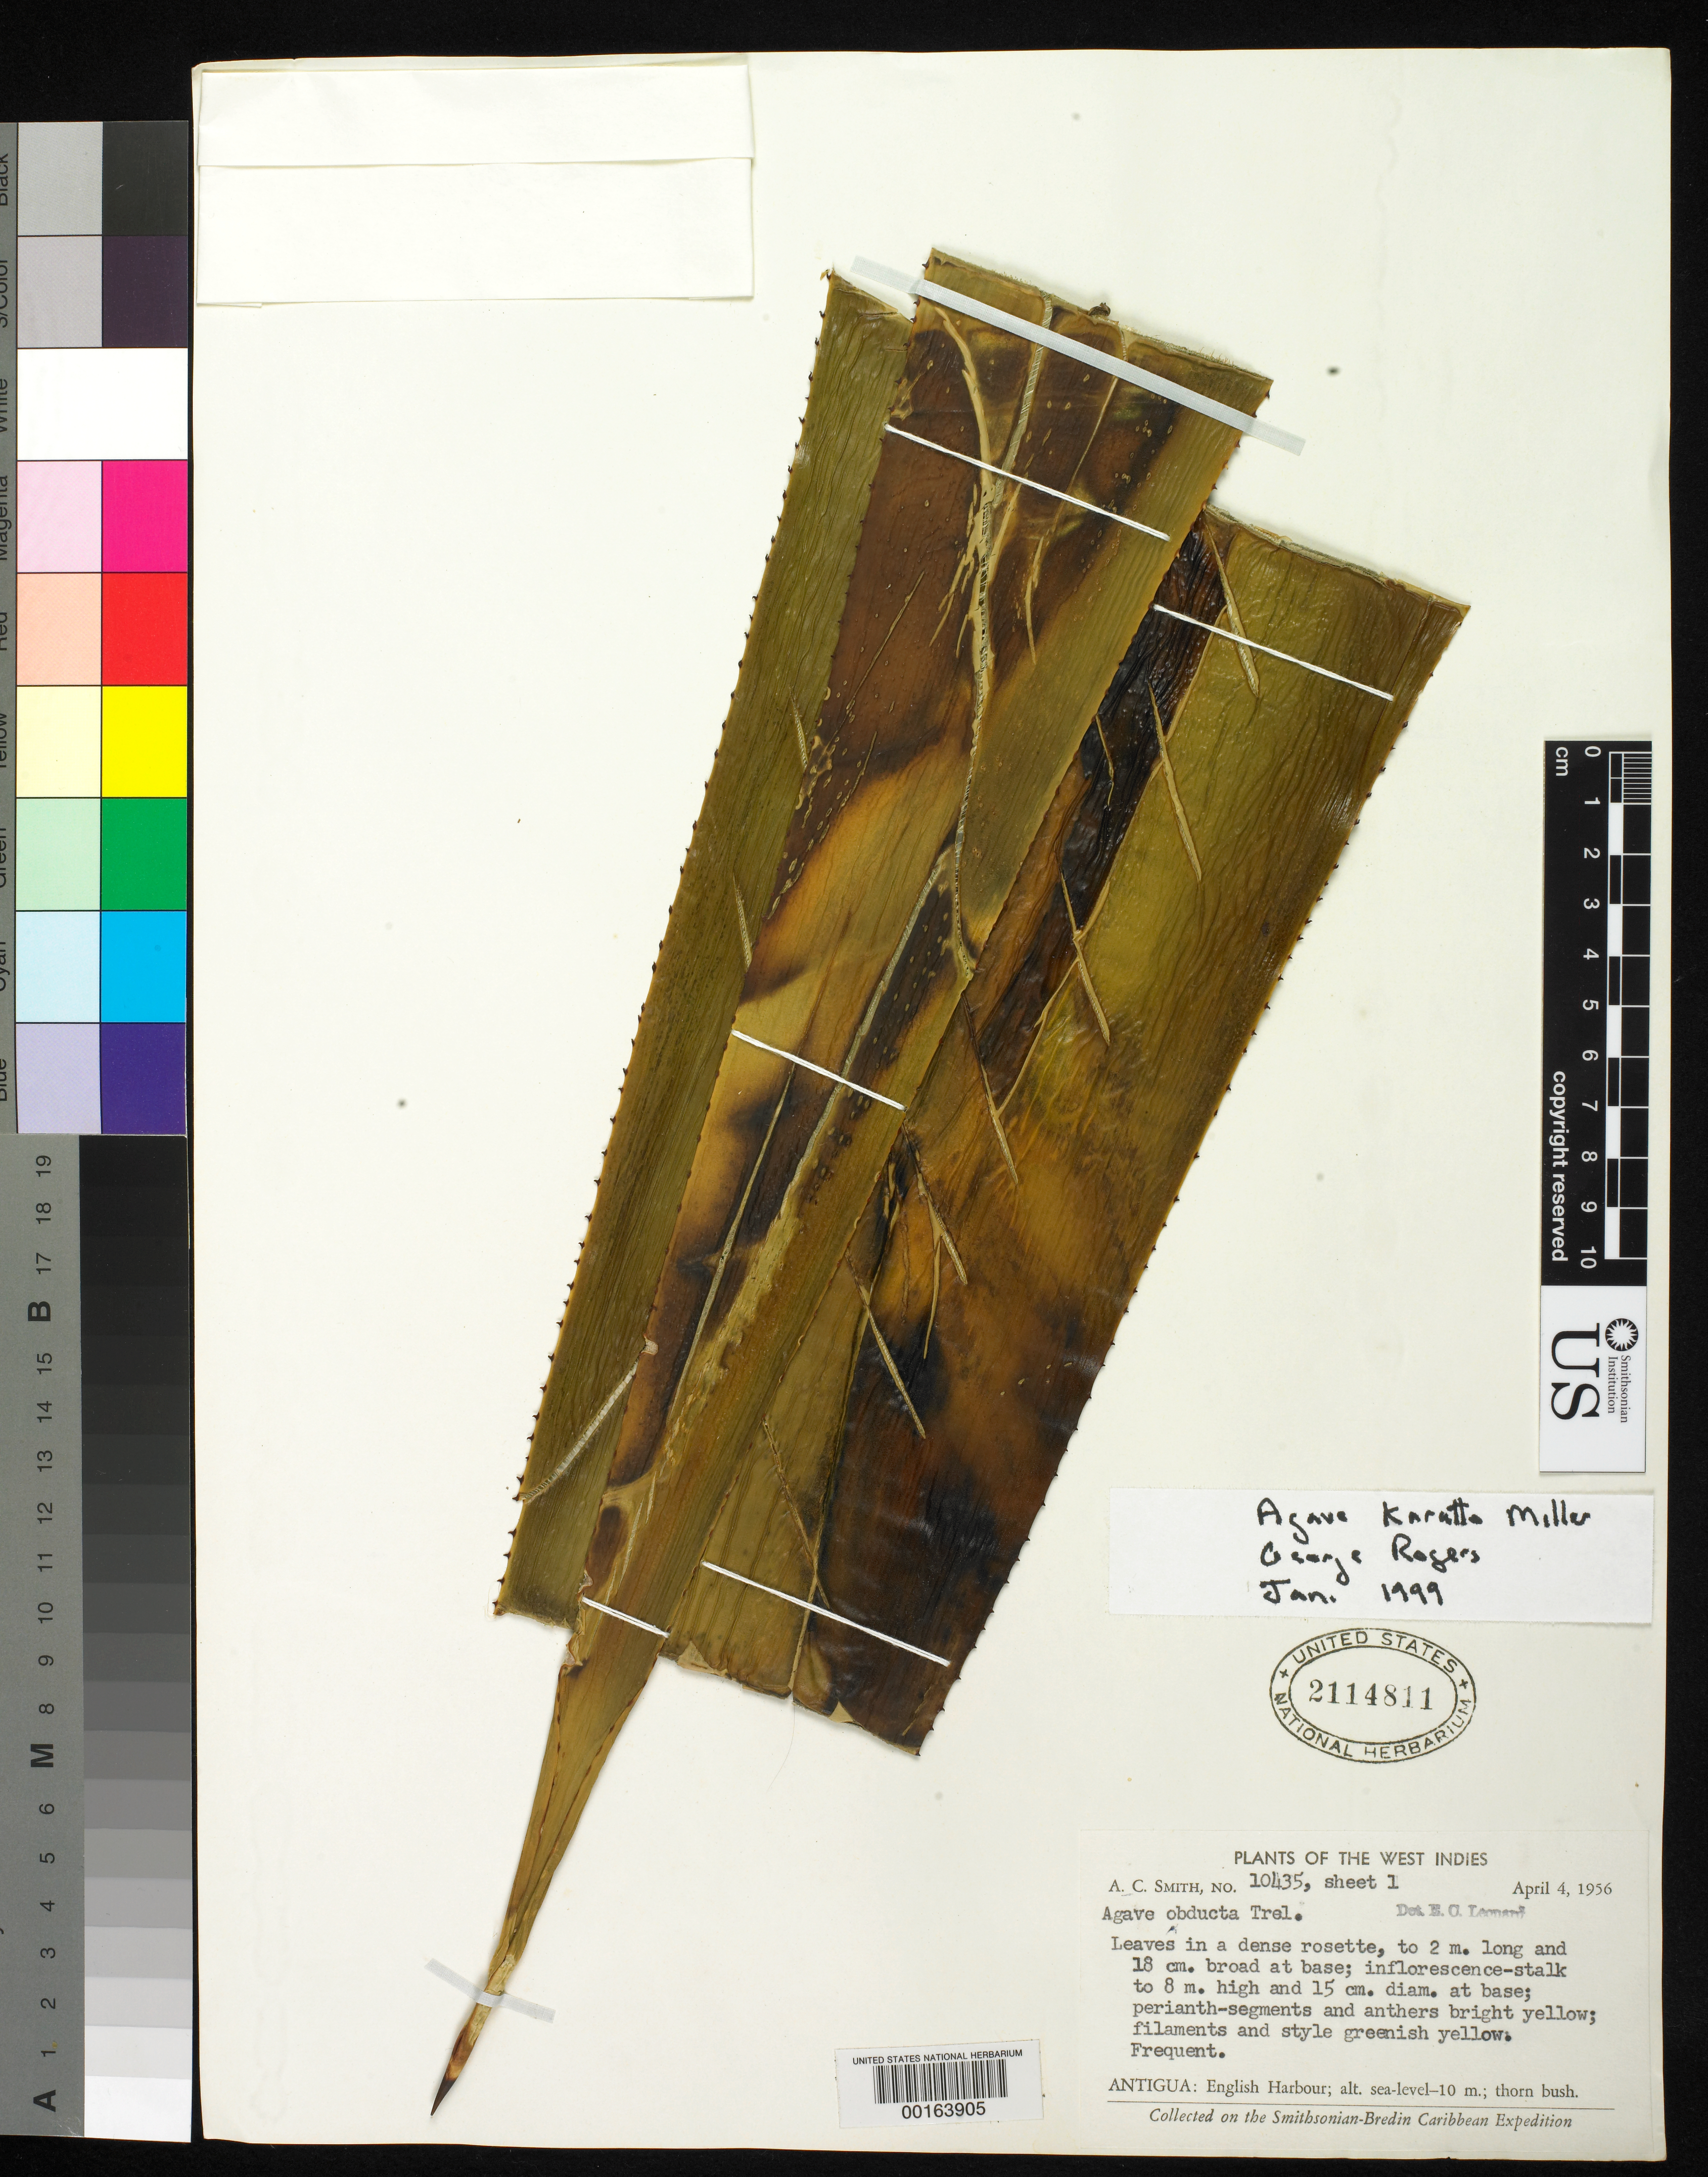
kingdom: Plantae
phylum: Tracheophyta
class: Liliopsida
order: Asparagales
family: Asparagaceae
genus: Agave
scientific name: Agave obducta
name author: Trel.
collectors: A. C. Smith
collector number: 10435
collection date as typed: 04 Apr 1956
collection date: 1956-04-04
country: Antigua and Barbuda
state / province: Saint Paul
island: Antigua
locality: English Harbor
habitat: Thorn bush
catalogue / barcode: US 2114811